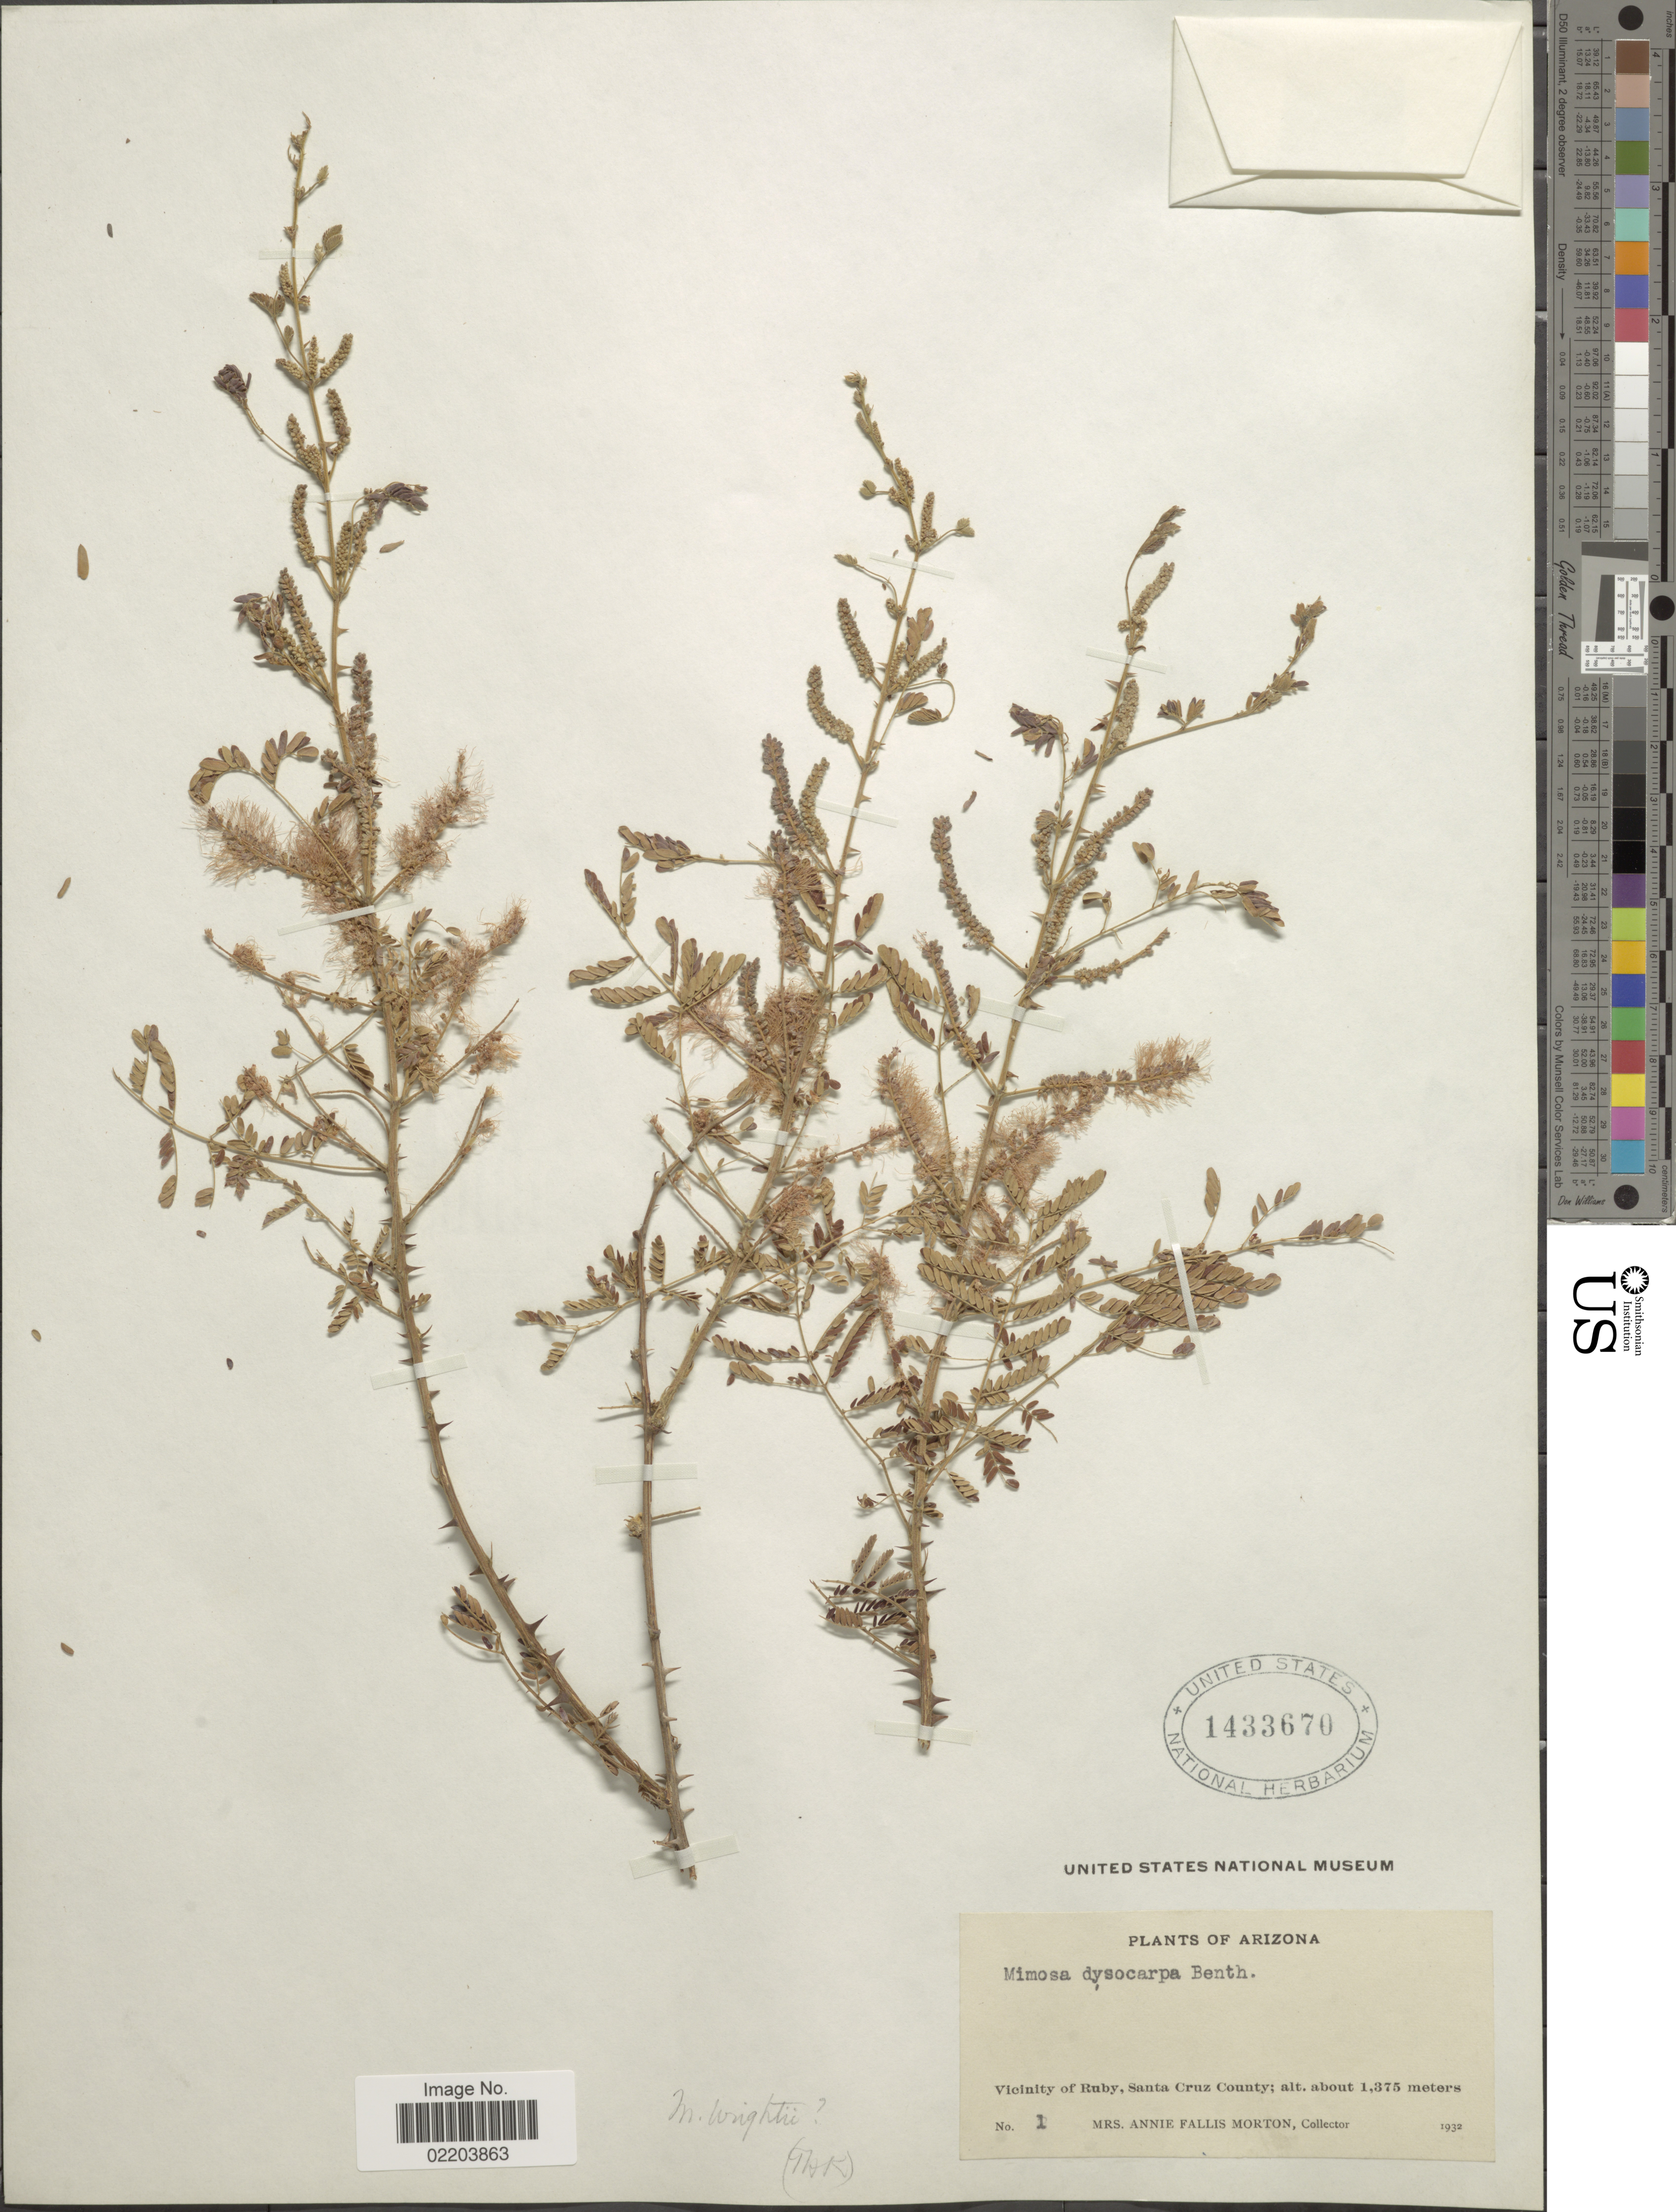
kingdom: Plantae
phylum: Tracheophyta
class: Magnoliopsida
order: Fabales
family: Fabaceae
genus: Mimosa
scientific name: Mimosa wrightii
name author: A. Gray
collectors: A. F. Morton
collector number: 1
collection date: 1932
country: United States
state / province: Arizona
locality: Vicinity of Ruby, Santa Cruz County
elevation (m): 1375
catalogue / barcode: US 1433670